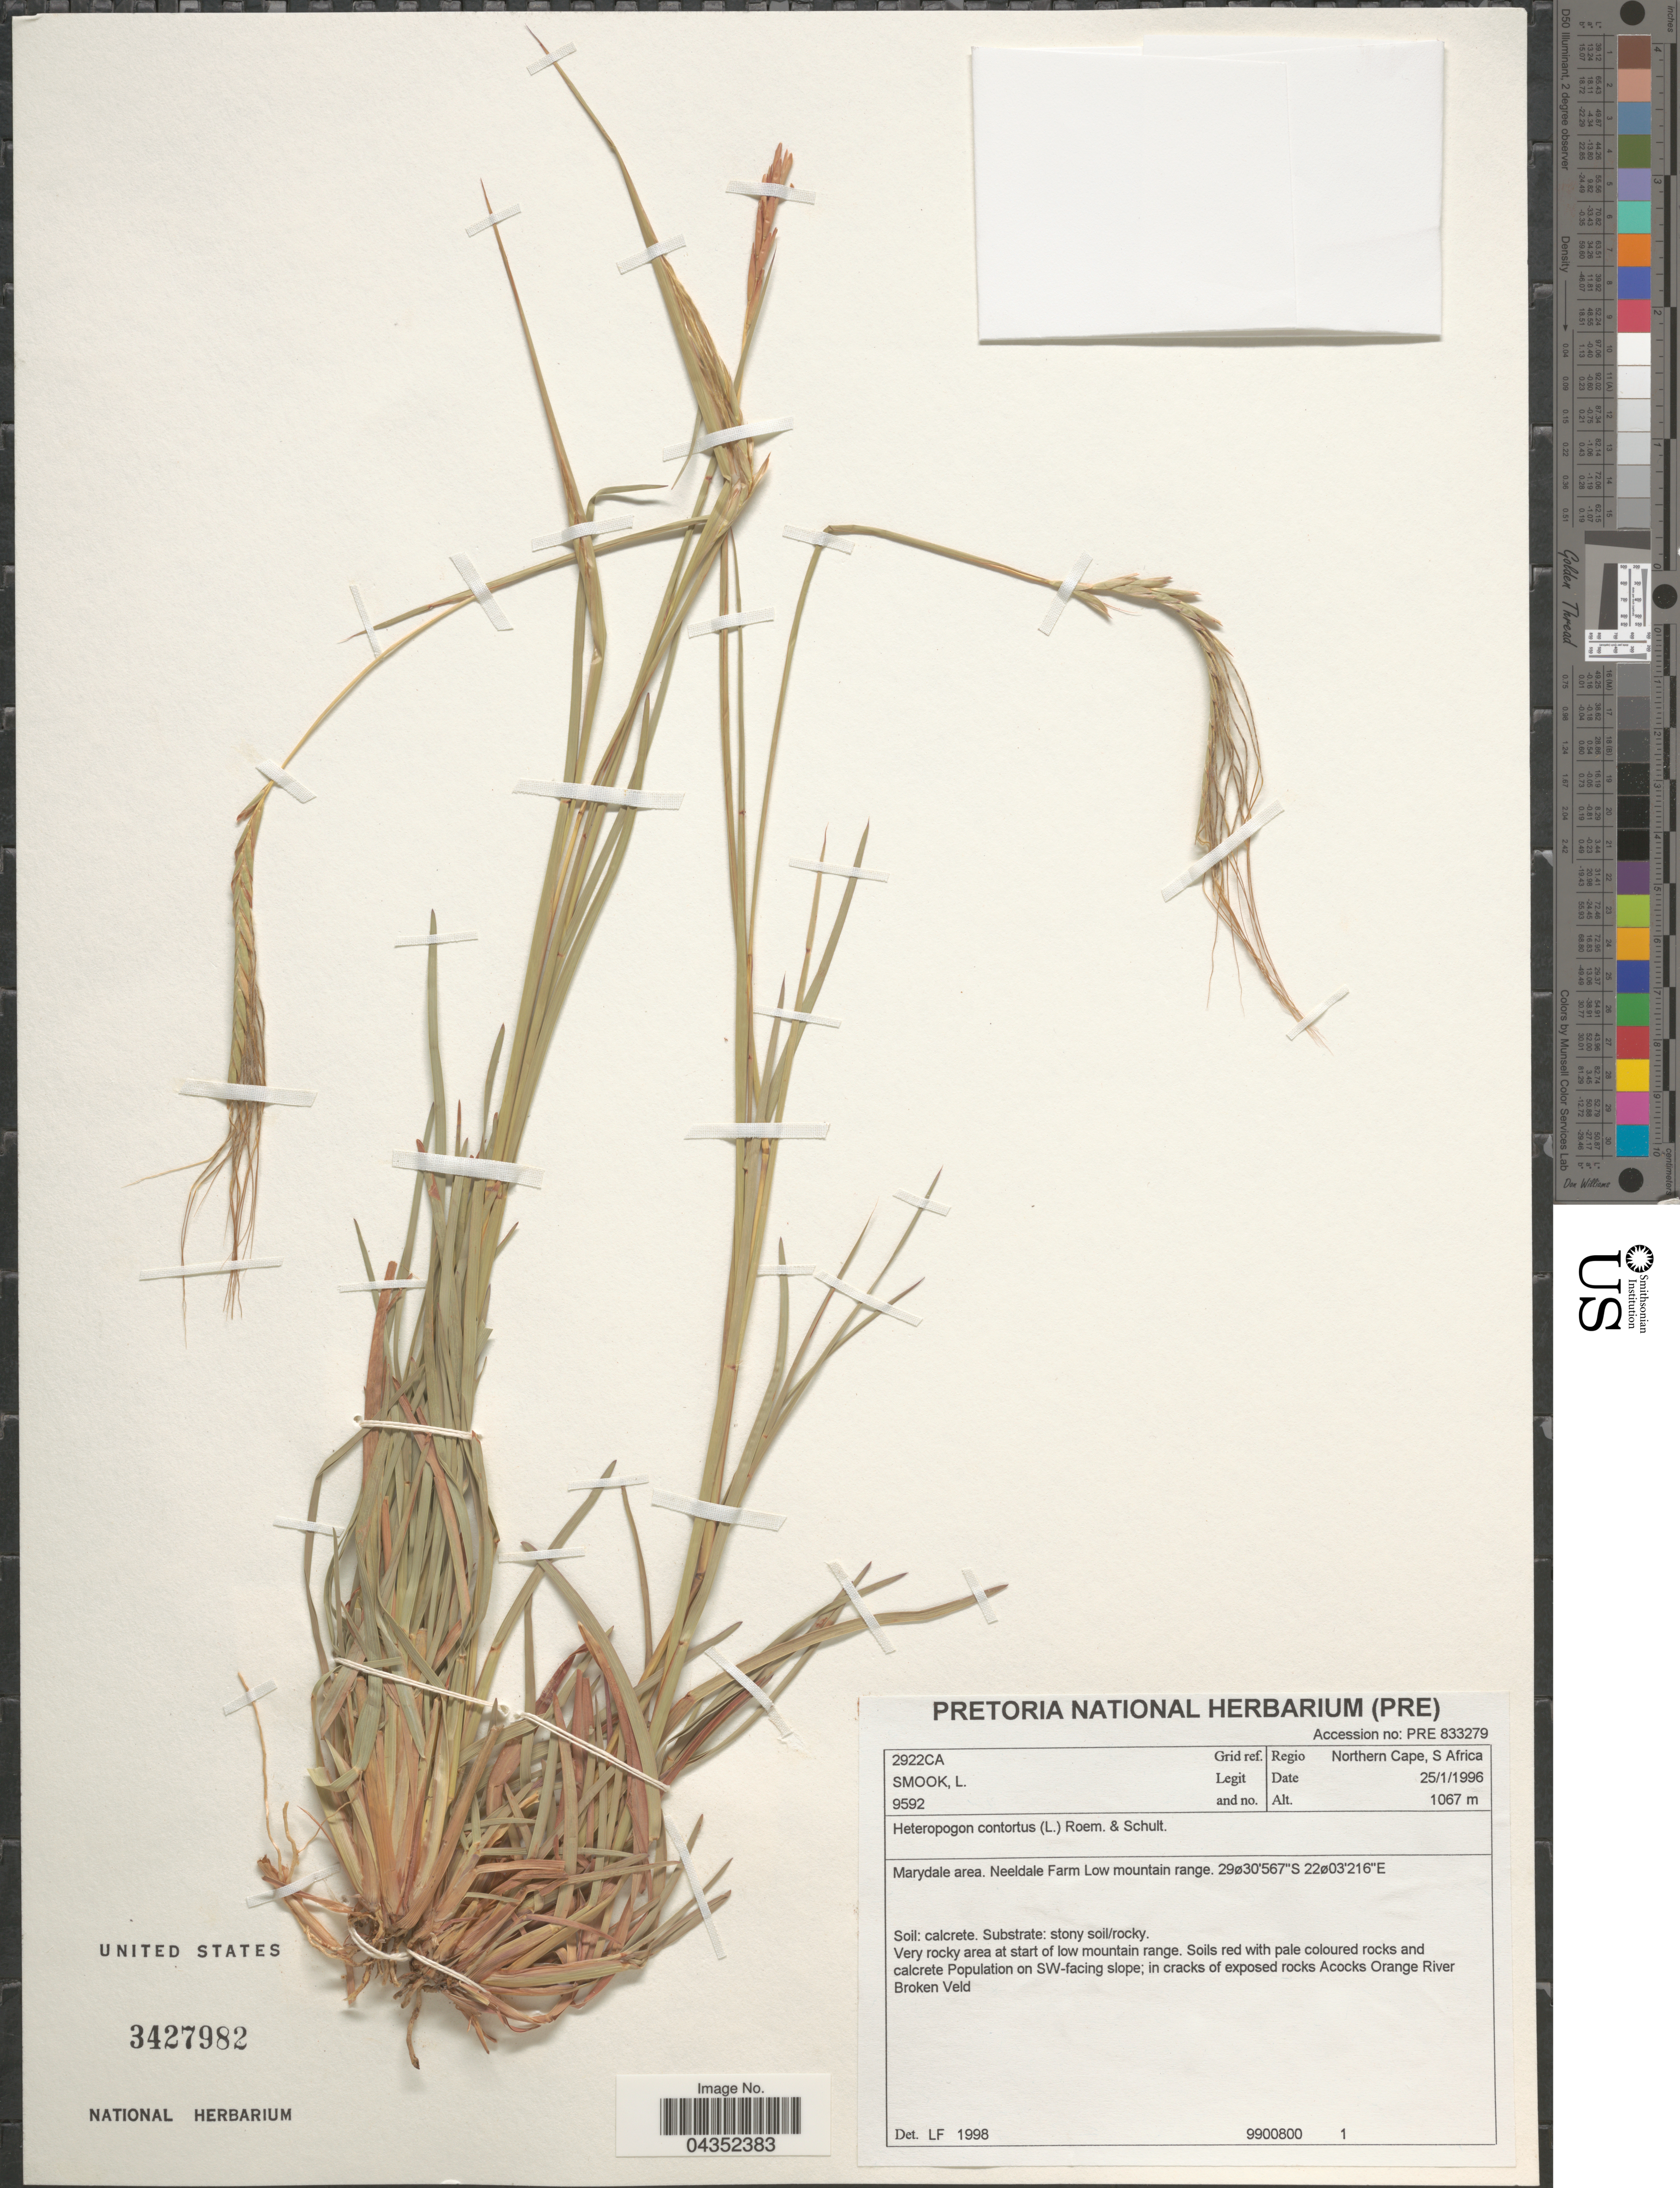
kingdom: Plantae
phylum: Tracheophyta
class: Liliopsida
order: Poales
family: Poaceae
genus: Heteropogon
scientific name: Heteropogon contortus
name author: (L.) P. Beauv. ex Roem. & Schult.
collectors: L. Smook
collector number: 9592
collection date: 1996-01-25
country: South Africa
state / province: Northern Cape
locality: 2922CA Grid ref. Regio Northern Cape. Marydale area. Neeldale Farm Low mountain range.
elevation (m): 1067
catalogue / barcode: US 3427982